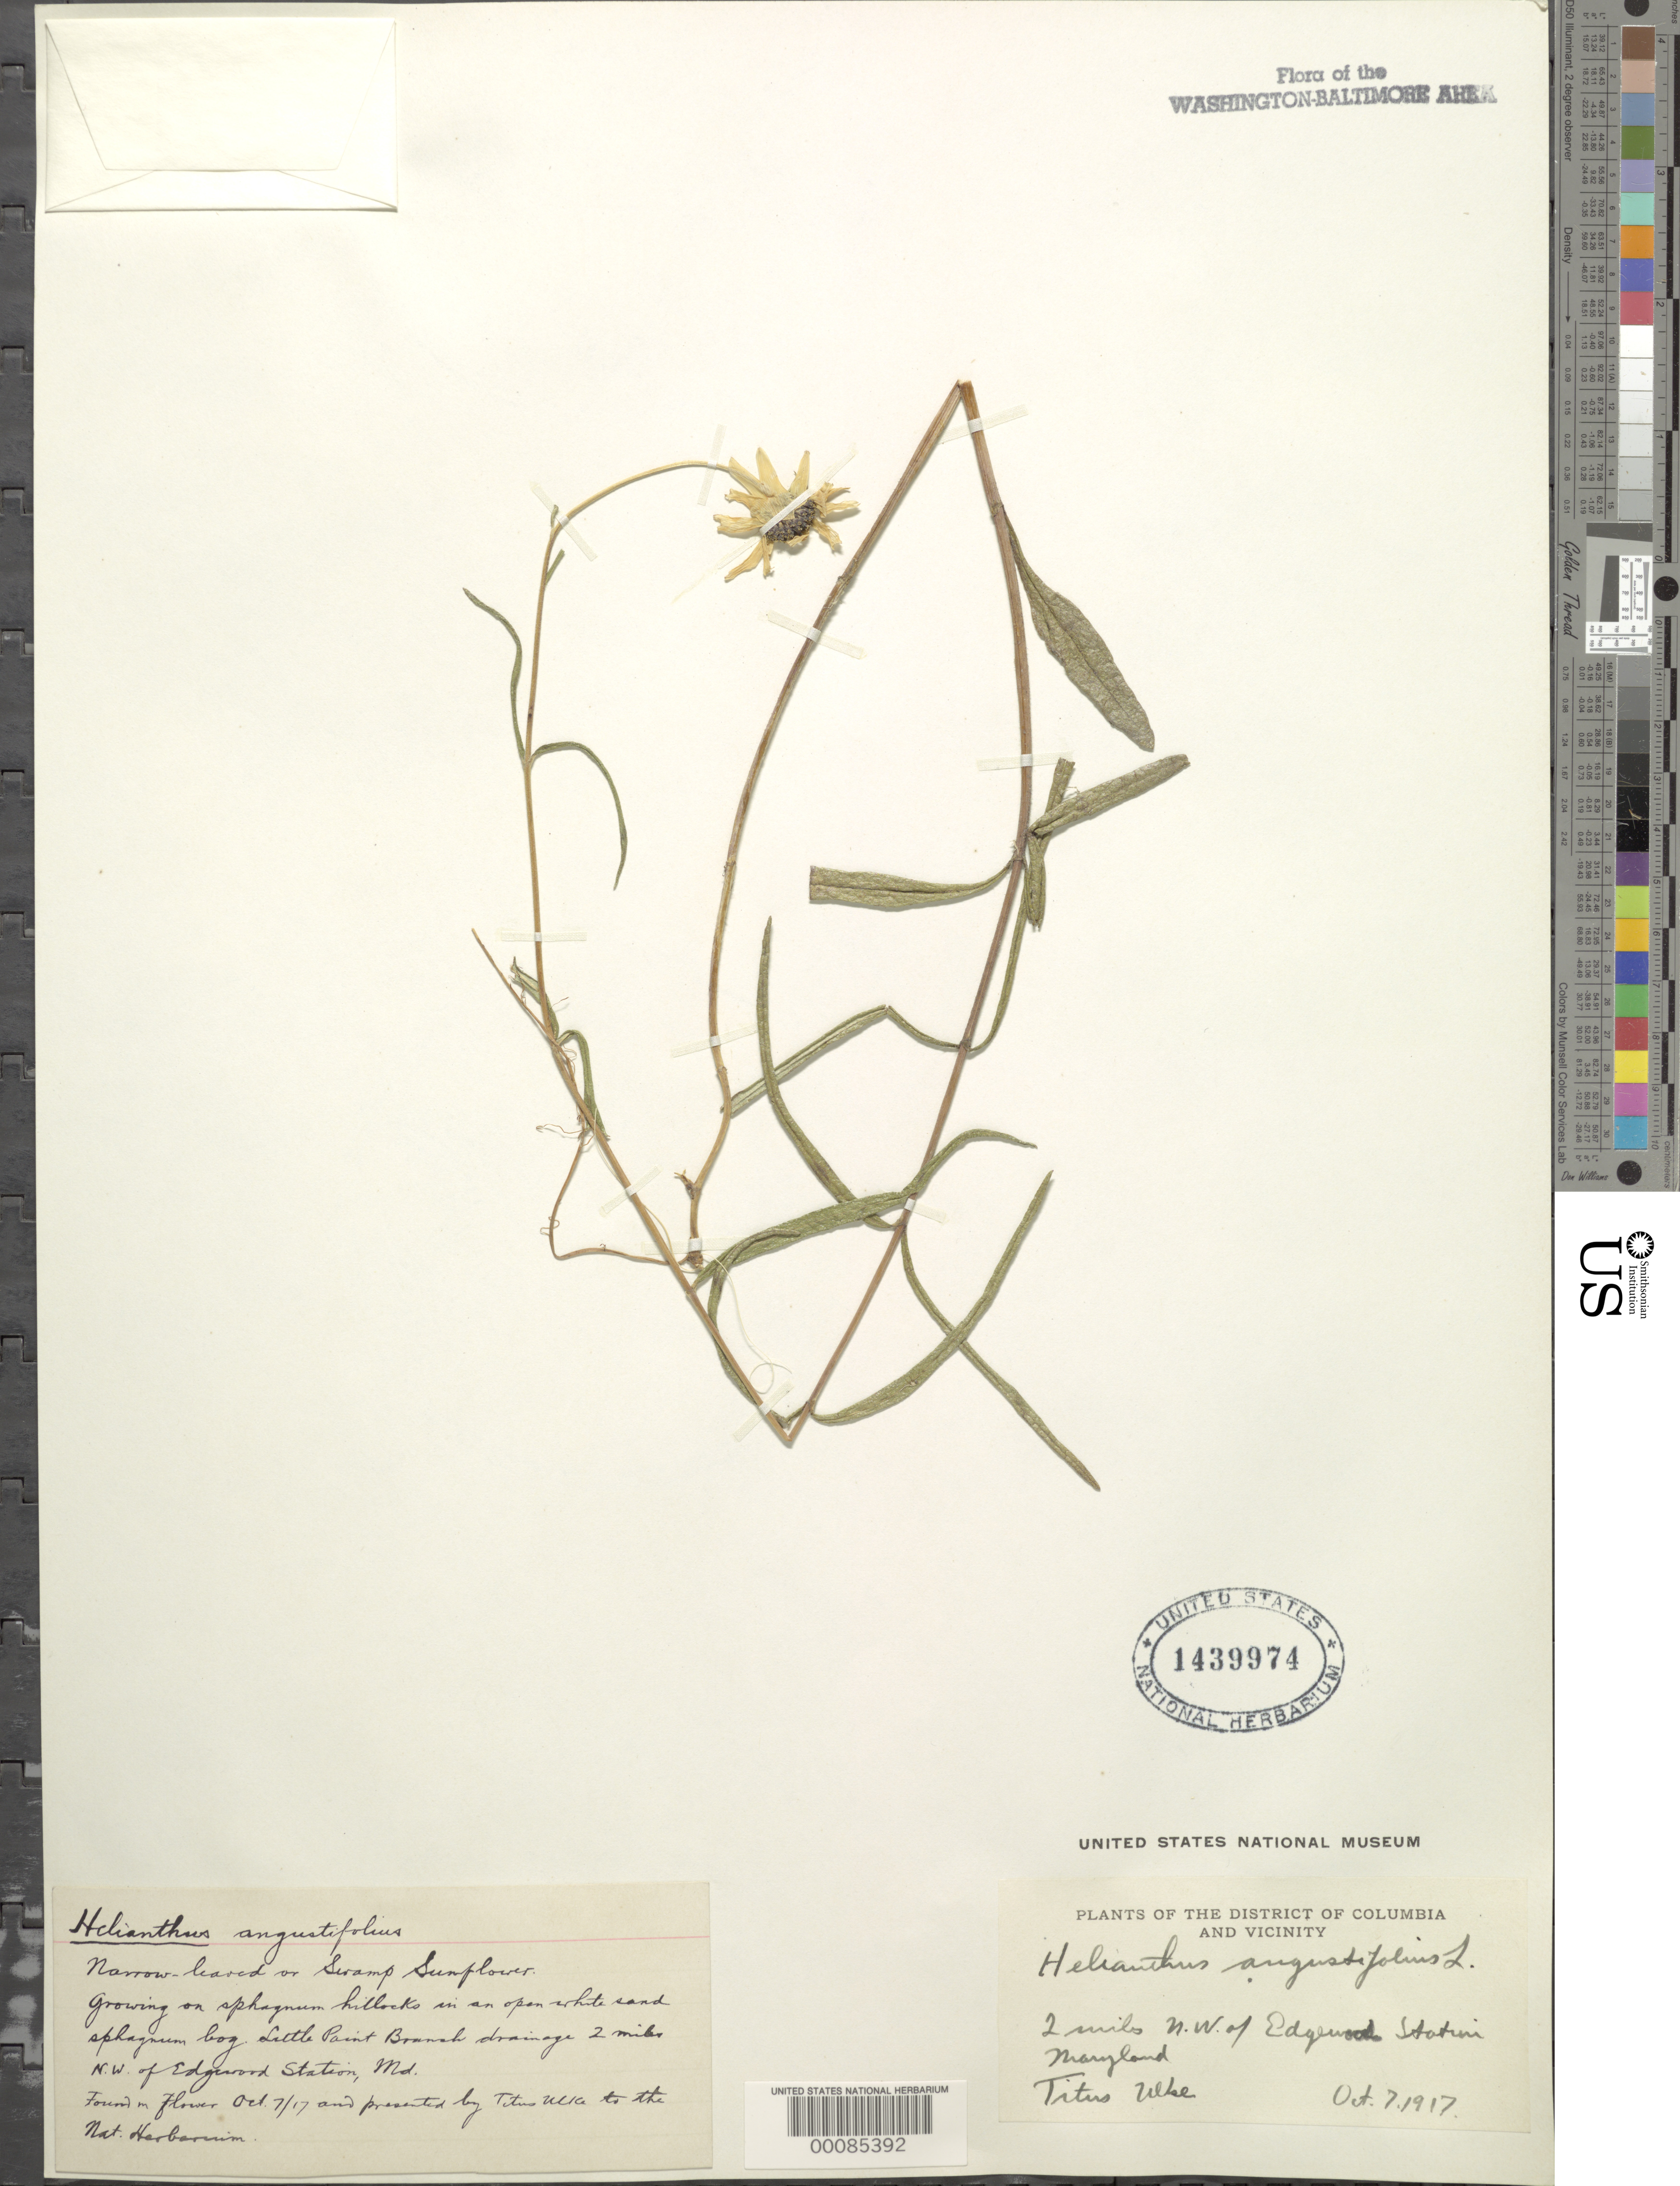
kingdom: Plantae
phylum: Tracheophyta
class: Magnoliopsida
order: Asterales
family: Asteraceae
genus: Helianthus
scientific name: Helianthus angustifolius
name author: L.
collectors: T. Ulke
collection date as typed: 07 Oct 1917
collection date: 1917-10-07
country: United States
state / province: Maryland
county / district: Prince George's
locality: NW of Edgewood Station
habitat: Gravelly bog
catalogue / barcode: US 1439974